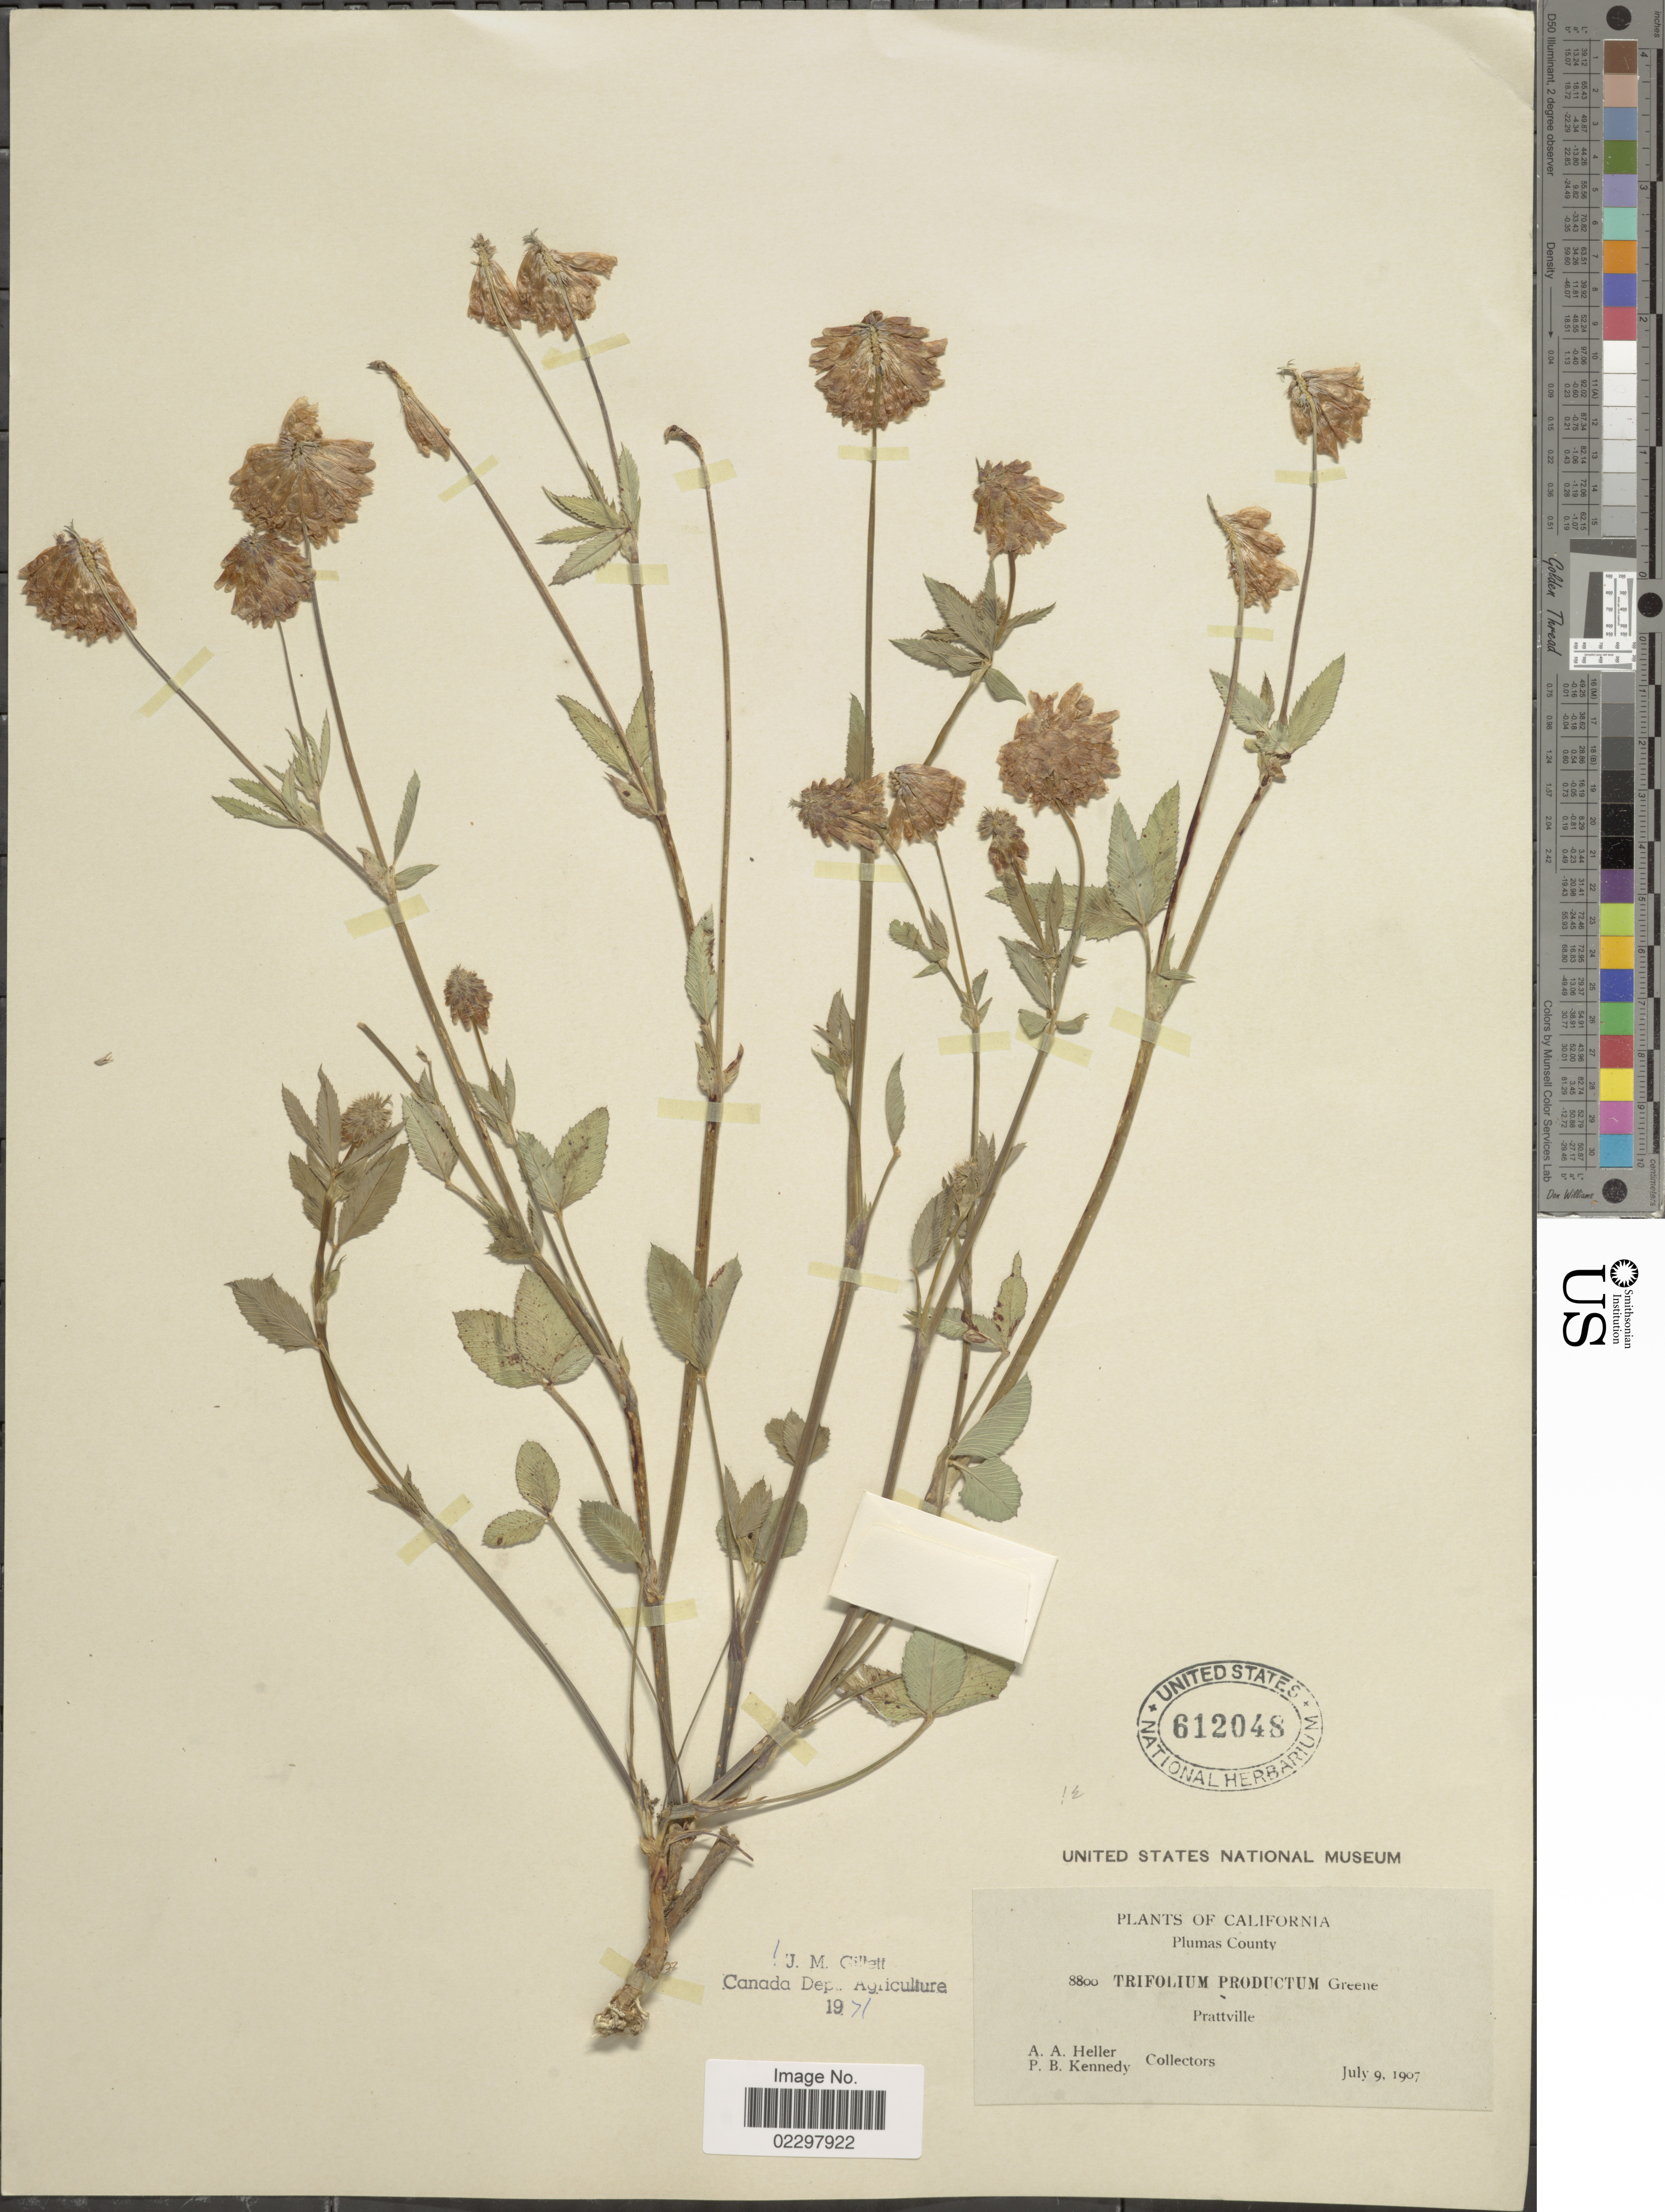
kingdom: Plantae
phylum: Tracheophyta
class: Magnoliopsida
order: Fabales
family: Fabaceae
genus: Trifolium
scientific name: Trifolium productum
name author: Greene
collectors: A. A. Heller & P. B. Kennedy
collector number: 8800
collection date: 1907-07-09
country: United States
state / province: California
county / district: Plumas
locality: Plumas County, Prattville.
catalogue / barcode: US 612048